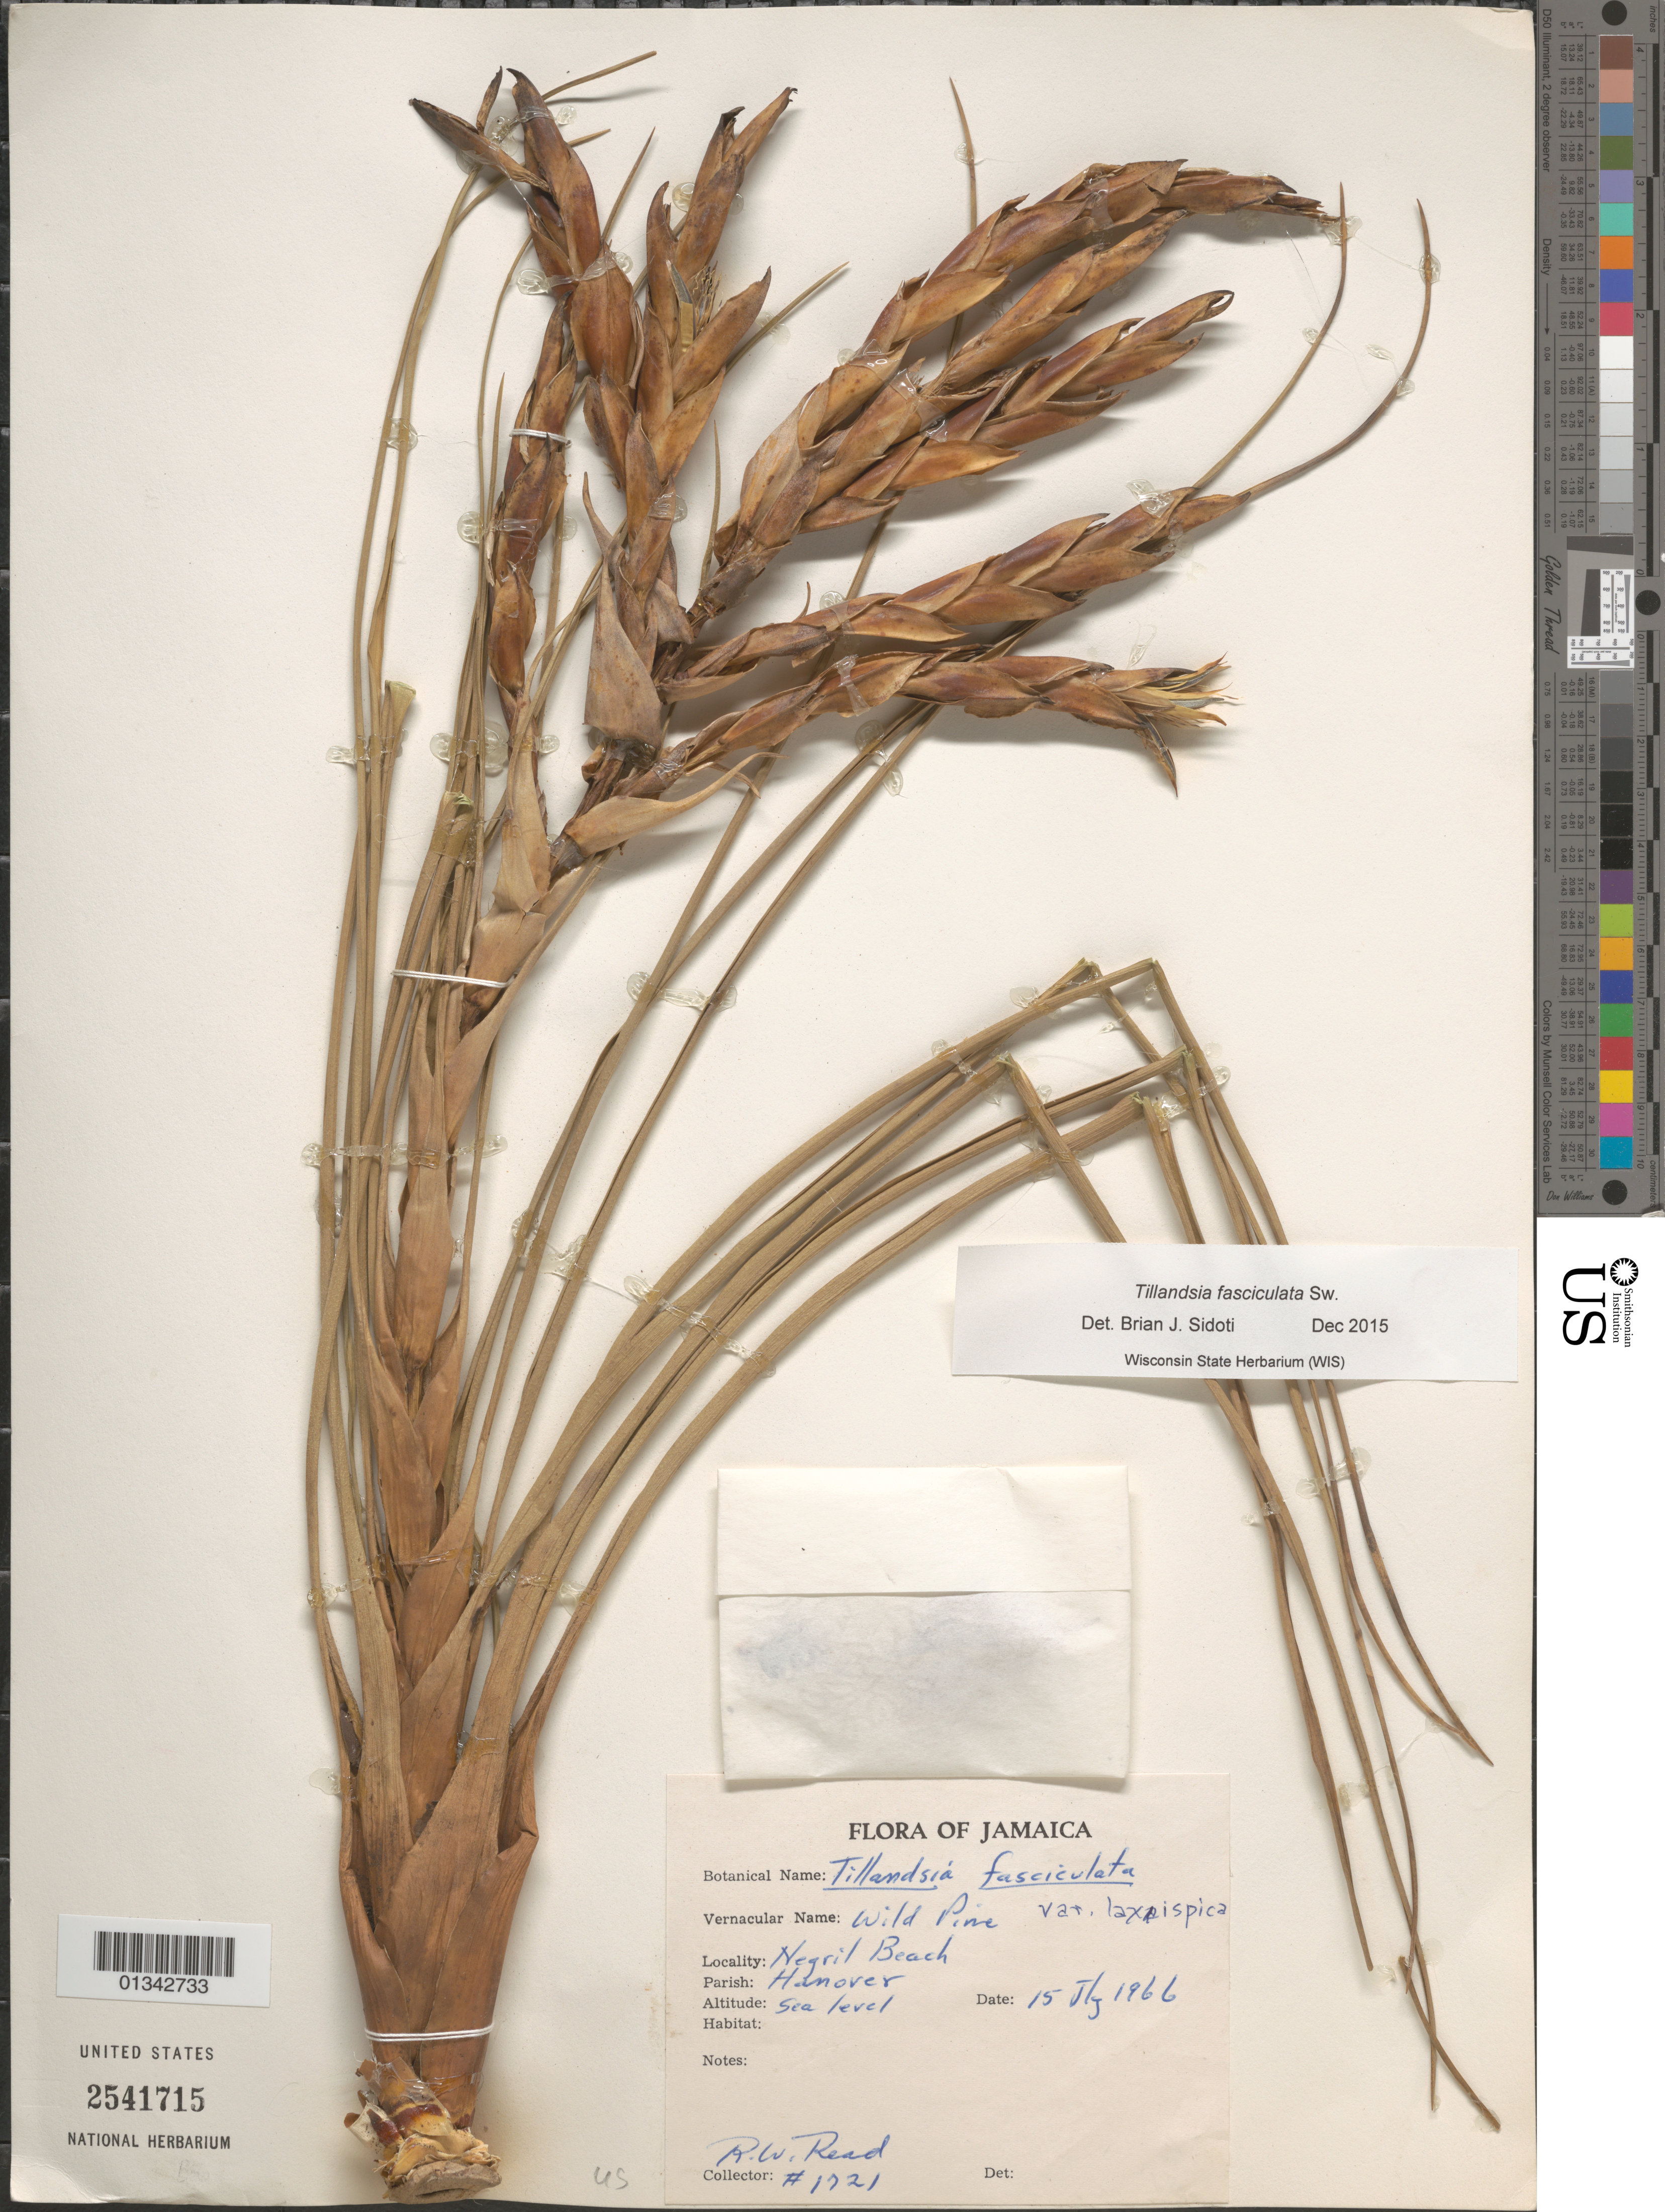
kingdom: Plantae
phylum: Tracheophyta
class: Liliopsida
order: Poales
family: Bromeliaceae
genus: Tillandsia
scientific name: Tillandsia fasciculata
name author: Sw.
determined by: Sidoti, B. J.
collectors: R. W. Read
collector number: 1721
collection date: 1966-07-15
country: Jamaica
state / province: Hanover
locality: Negril Beach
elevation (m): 0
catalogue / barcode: US 2541715